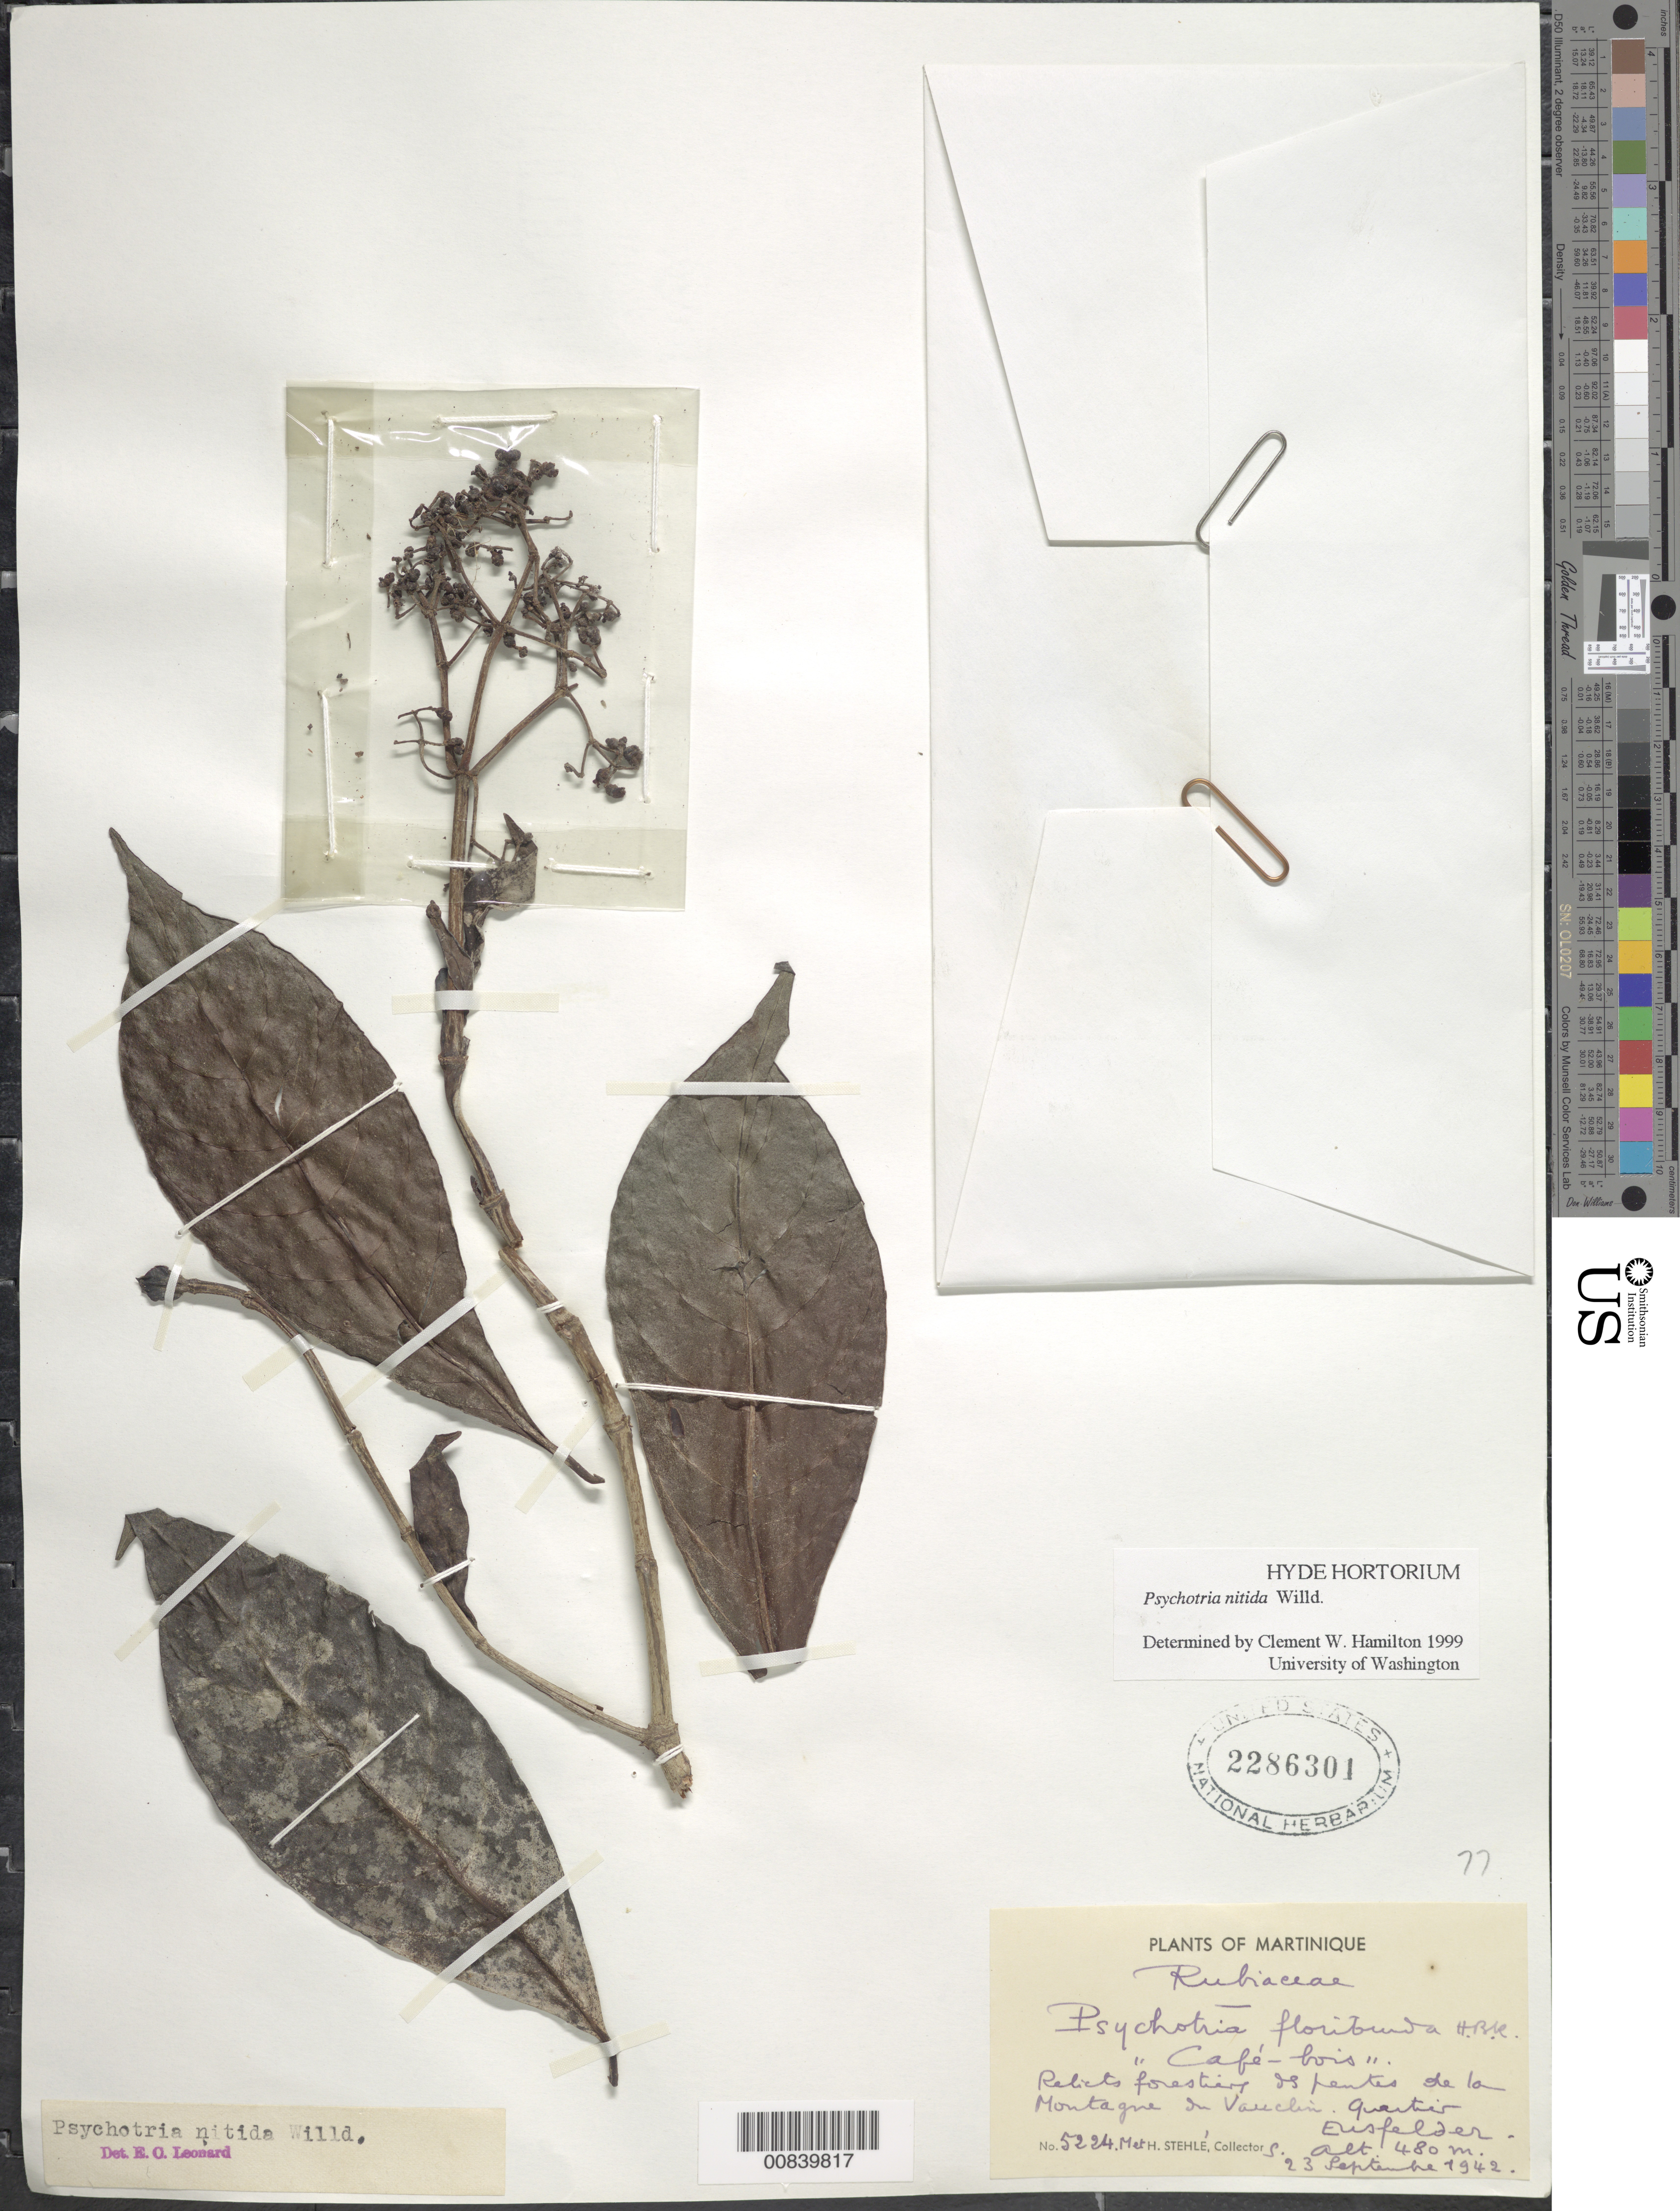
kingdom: Plantae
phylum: Tracheophyta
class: Magnoliopsida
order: Gentianales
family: Rubiaceae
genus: Psychotria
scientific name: Psychotria mapourioides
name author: DC.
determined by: Hamilton, C. W.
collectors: M. Stehlé & H. Stehlé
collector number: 5224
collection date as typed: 23 Sep 1942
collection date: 1942-09-23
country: Martinique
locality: Montagne -- Vauclin. Quartier Eusfelder.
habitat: Relicts forestier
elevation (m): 480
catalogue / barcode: US 2286301